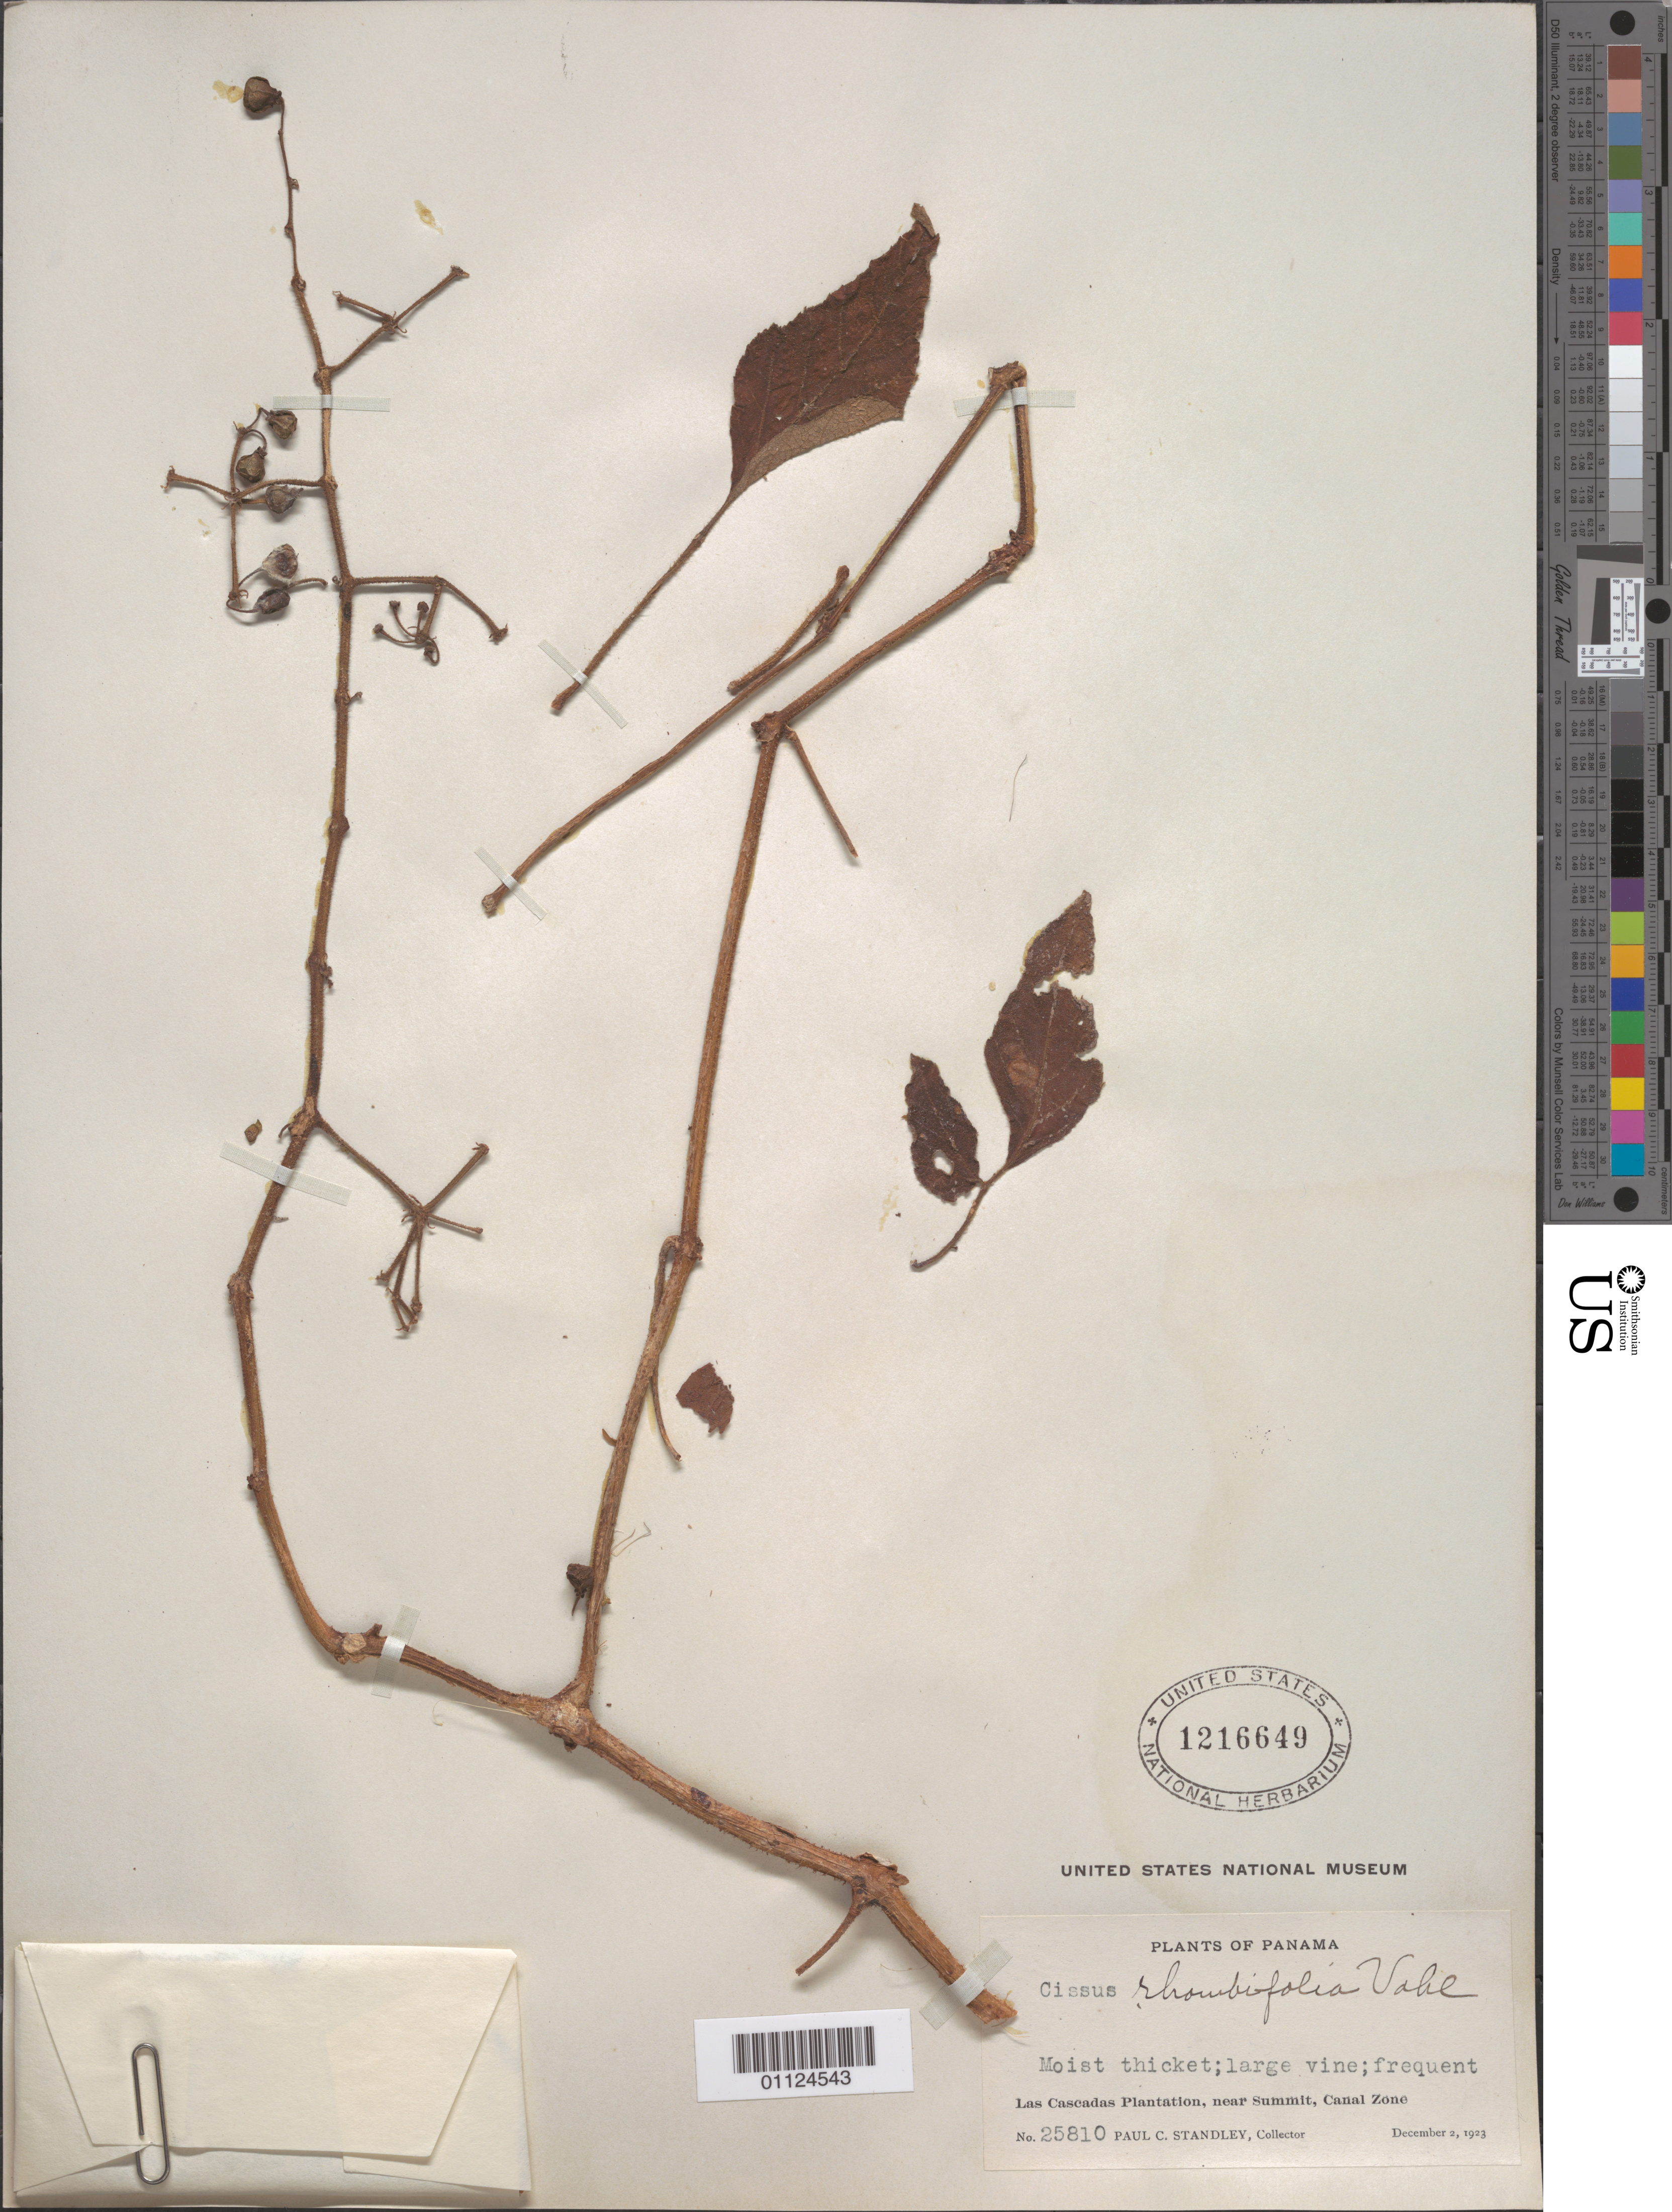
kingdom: Plantae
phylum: Tracheophyta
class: Magnoliopsida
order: Vitales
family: Vitaceae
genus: Cissus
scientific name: Cissus rhombifolia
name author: Vahl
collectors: P. C. Standley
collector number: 25810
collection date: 1923-12-02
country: Panama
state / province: Panamá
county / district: Canal Zone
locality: Las Cascadas Plantation, near Summit.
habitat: Moist thicket; large woody vine.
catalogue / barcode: US 1216649